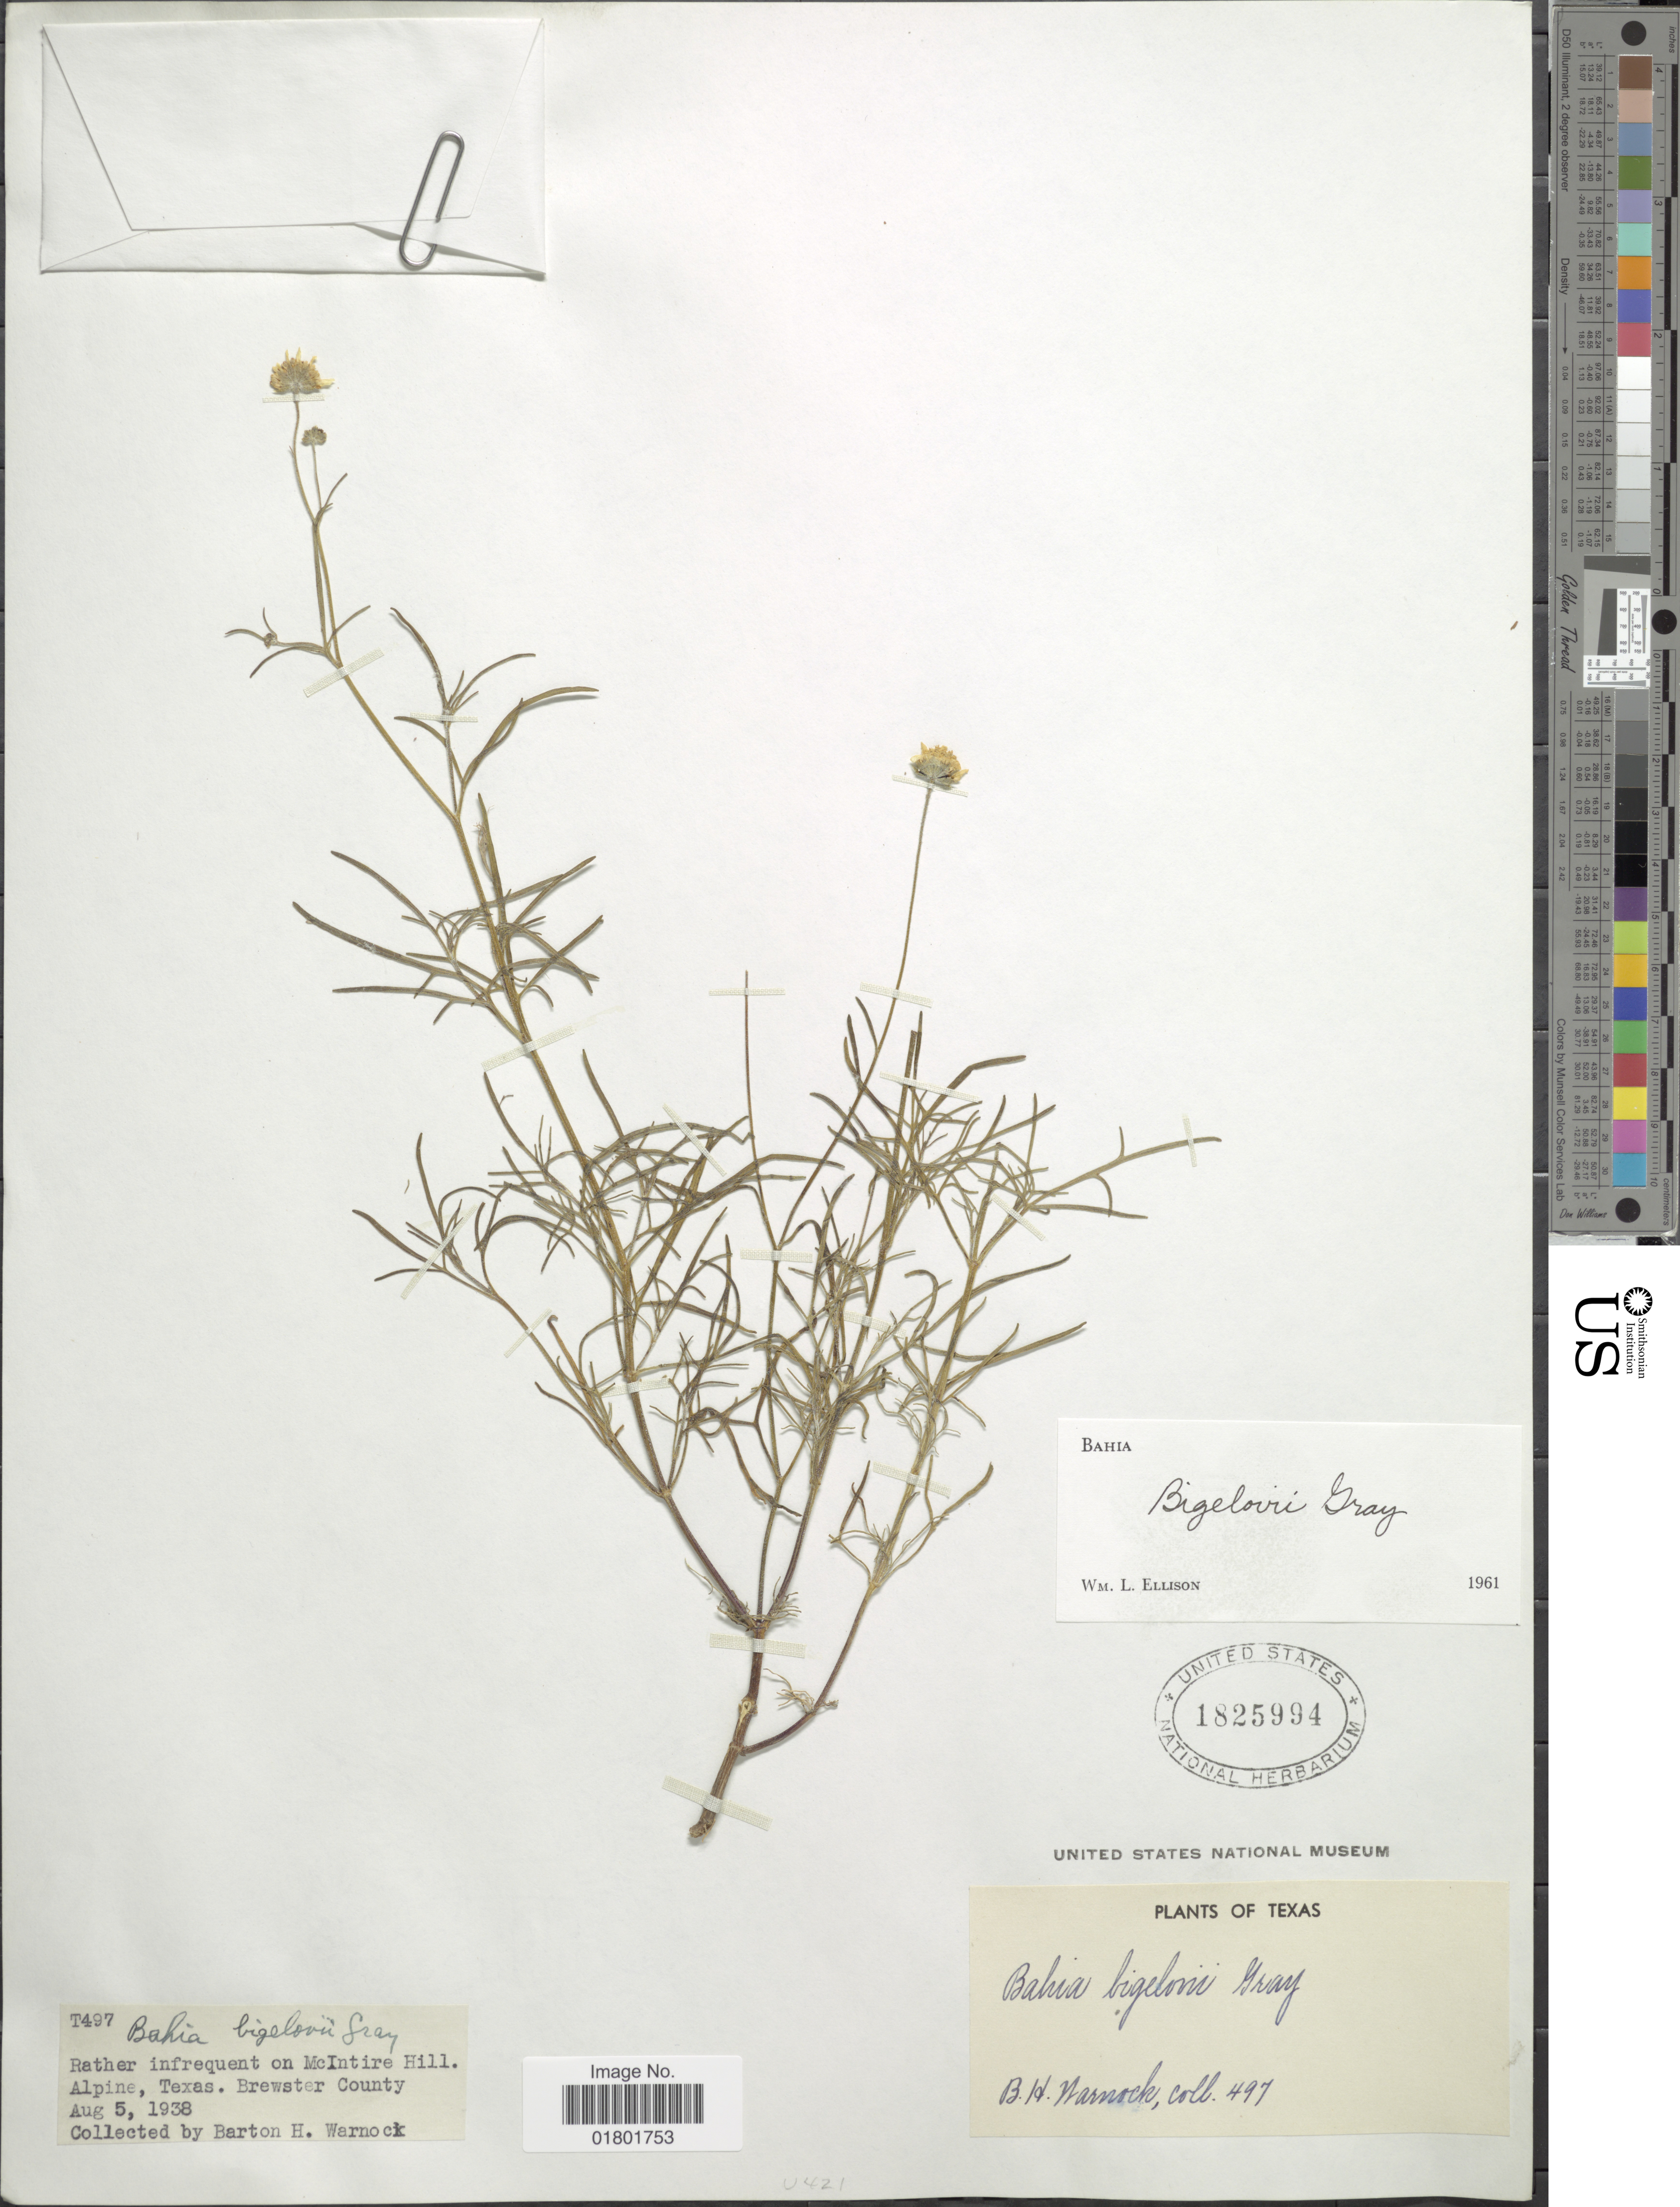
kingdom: Plantae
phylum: Tracheophyta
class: Magnoliopsida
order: Asterales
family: Asteraceae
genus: Bahia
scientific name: Bahia bigelovii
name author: A. Gray in Emory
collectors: B. H. Warnock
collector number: T497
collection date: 1938-08-05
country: United States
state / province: Texas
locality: Rather infrequent on McIntire Hill, Alpine, Brewster County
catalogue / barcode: US 1825994